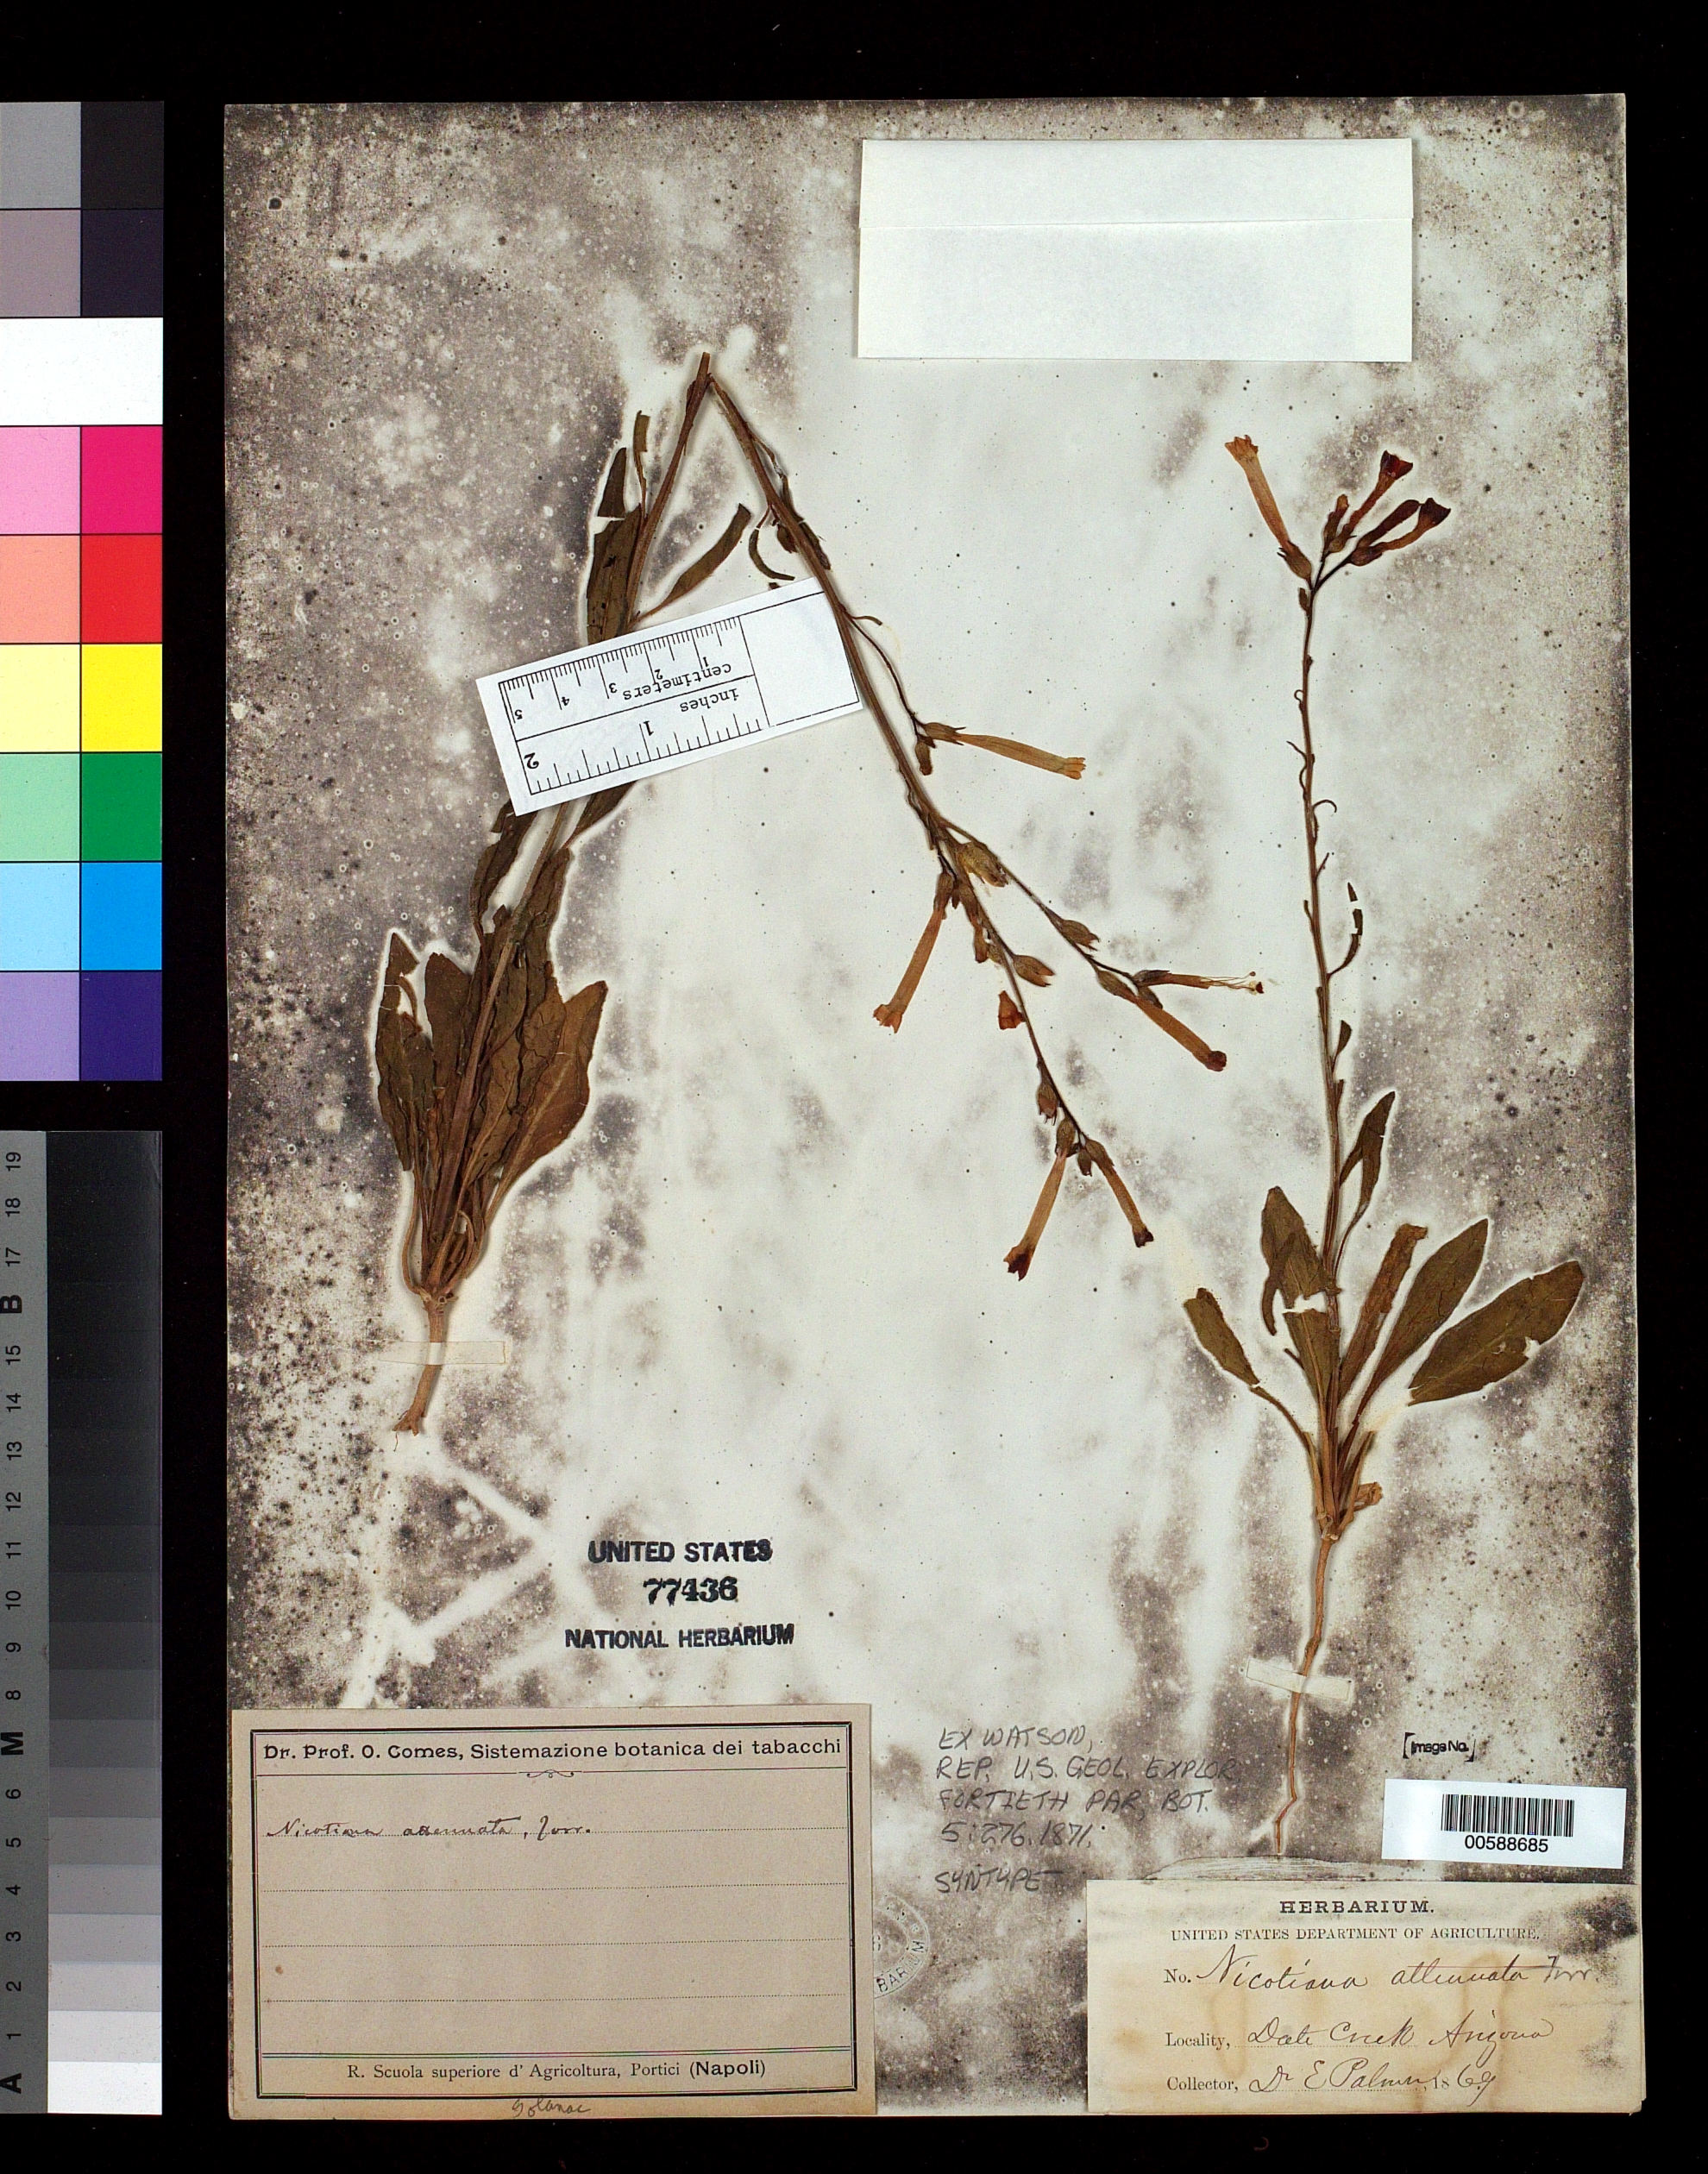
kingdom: Plantae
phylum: Tracheophyta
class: Magnoliopsida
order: Solanales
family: Solanaceae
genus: Nicotiana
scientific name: Nicotiana attenuata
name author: Torr. ex S. Watson in C. King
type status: Syntype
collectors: E. Palmer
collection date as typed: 1869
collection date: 1869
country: United States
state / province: Nevada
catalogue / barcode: US 13416